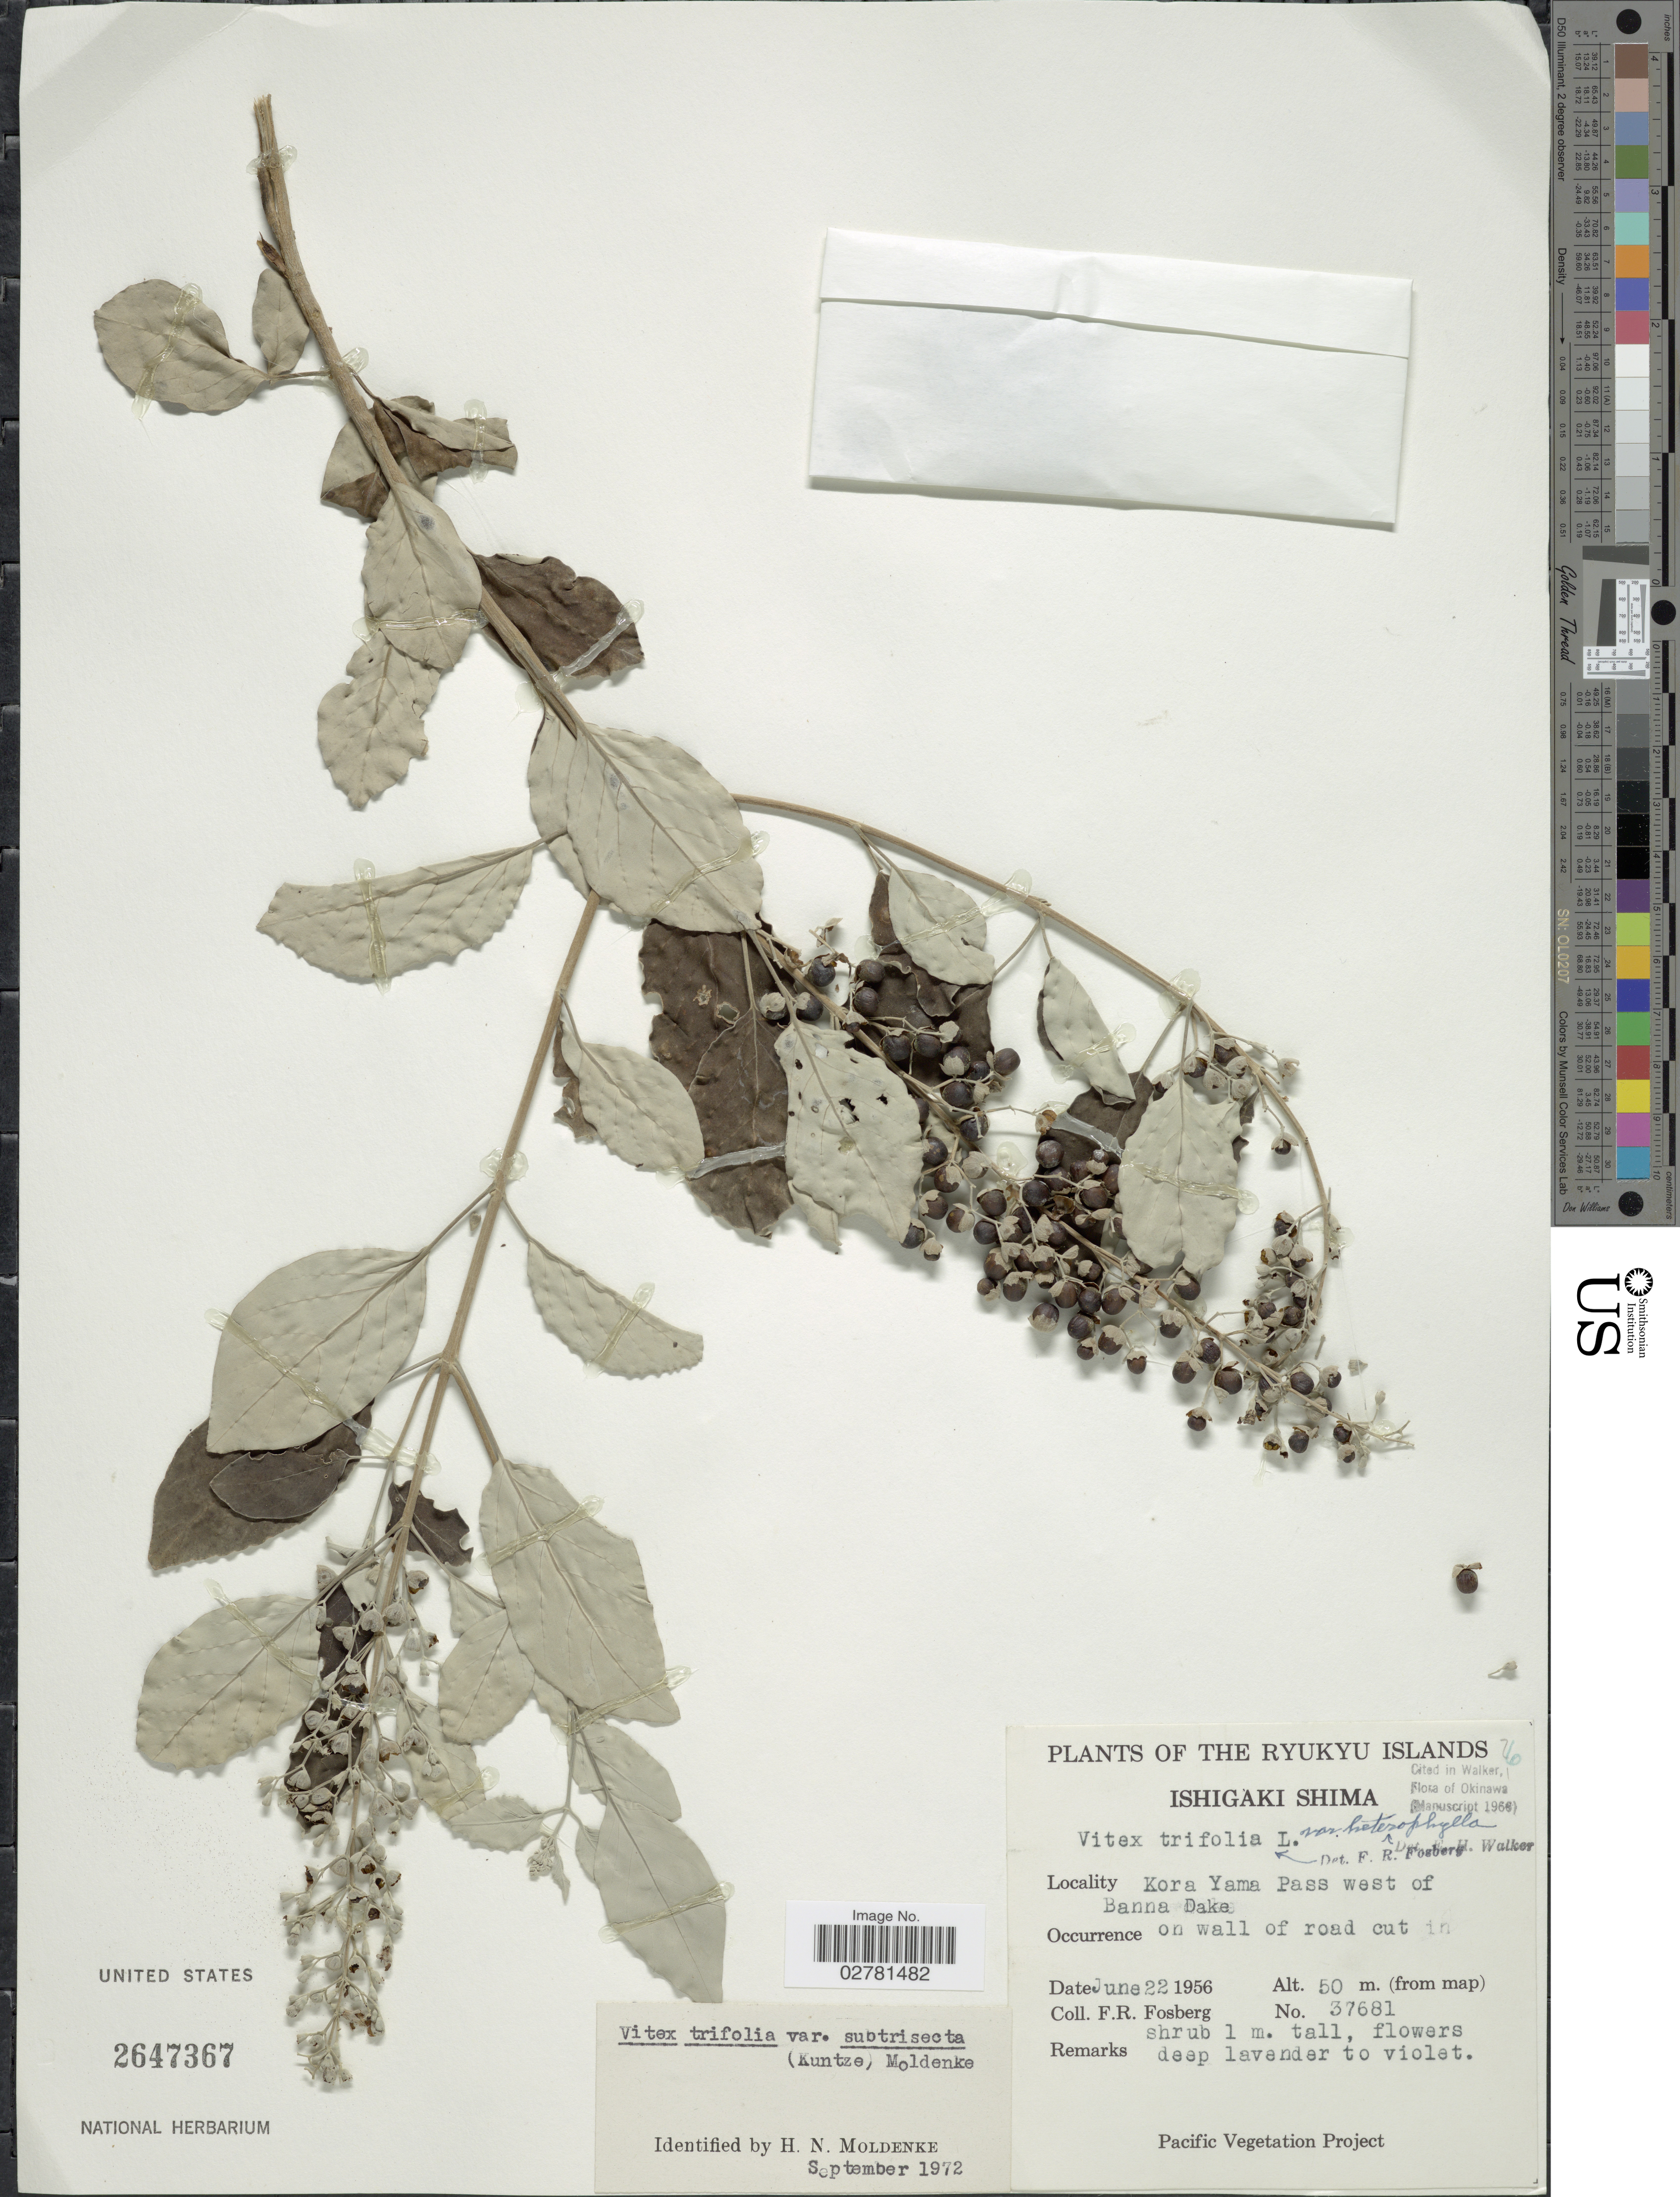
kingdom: Plantae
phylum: Tracheophyta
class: Magnoliopsida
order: Lamiales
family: Lamiaceae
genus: Vitex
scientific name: Vitex trifolia var. subtrisecta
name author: (Kuntze) Moldenke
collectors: F. R. Fosberg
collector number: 37681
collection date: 1956-06-22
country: Japan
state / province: Okinawa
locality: The Ryukyu Islands. Ishigaki Shima. Kora Yama Pass west of Banna Dake.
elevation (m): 50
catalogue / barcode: US 2647367